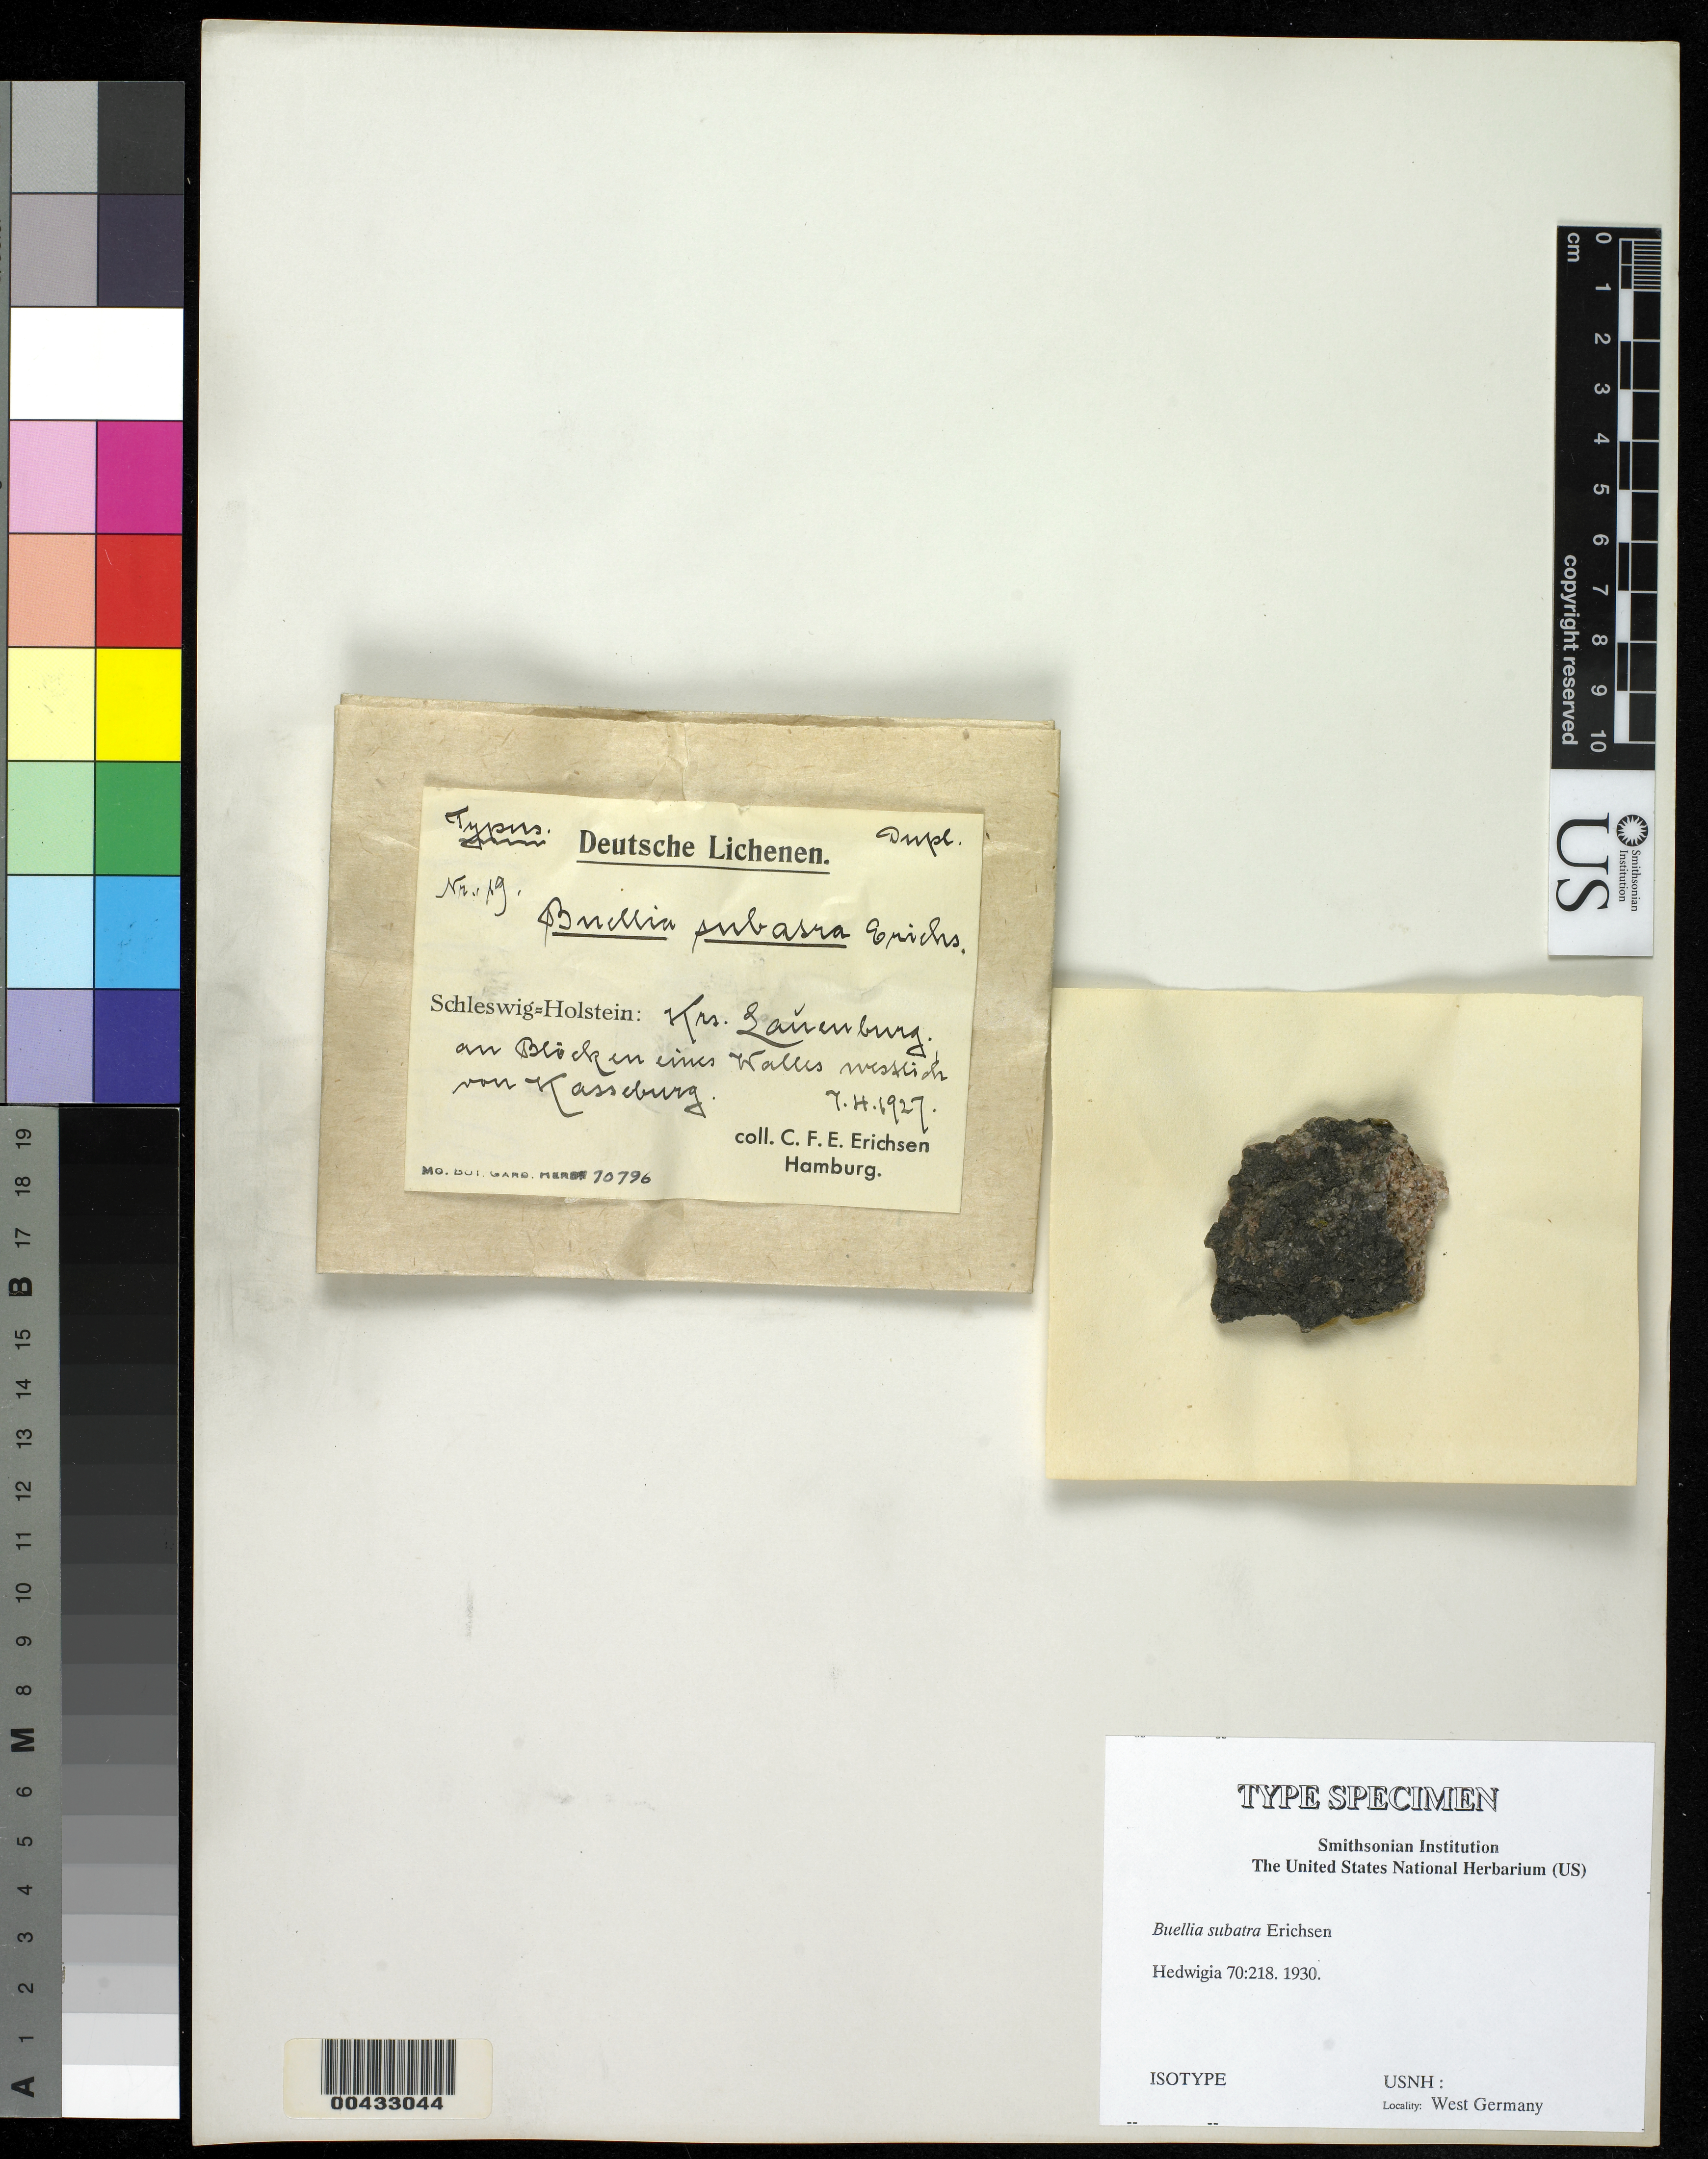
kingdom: Fungi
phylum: Ascomycota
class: Lecanoromycetes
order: Caliciales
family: Caliciaceae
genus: Buellia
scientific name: Buellia subatra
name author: Erichsen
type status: Isotype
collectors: C. F. E. Erichsen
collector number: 19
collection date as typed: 07 Apr 1927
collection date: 1927-04-07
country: Germany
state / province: Schleswig-Holstein